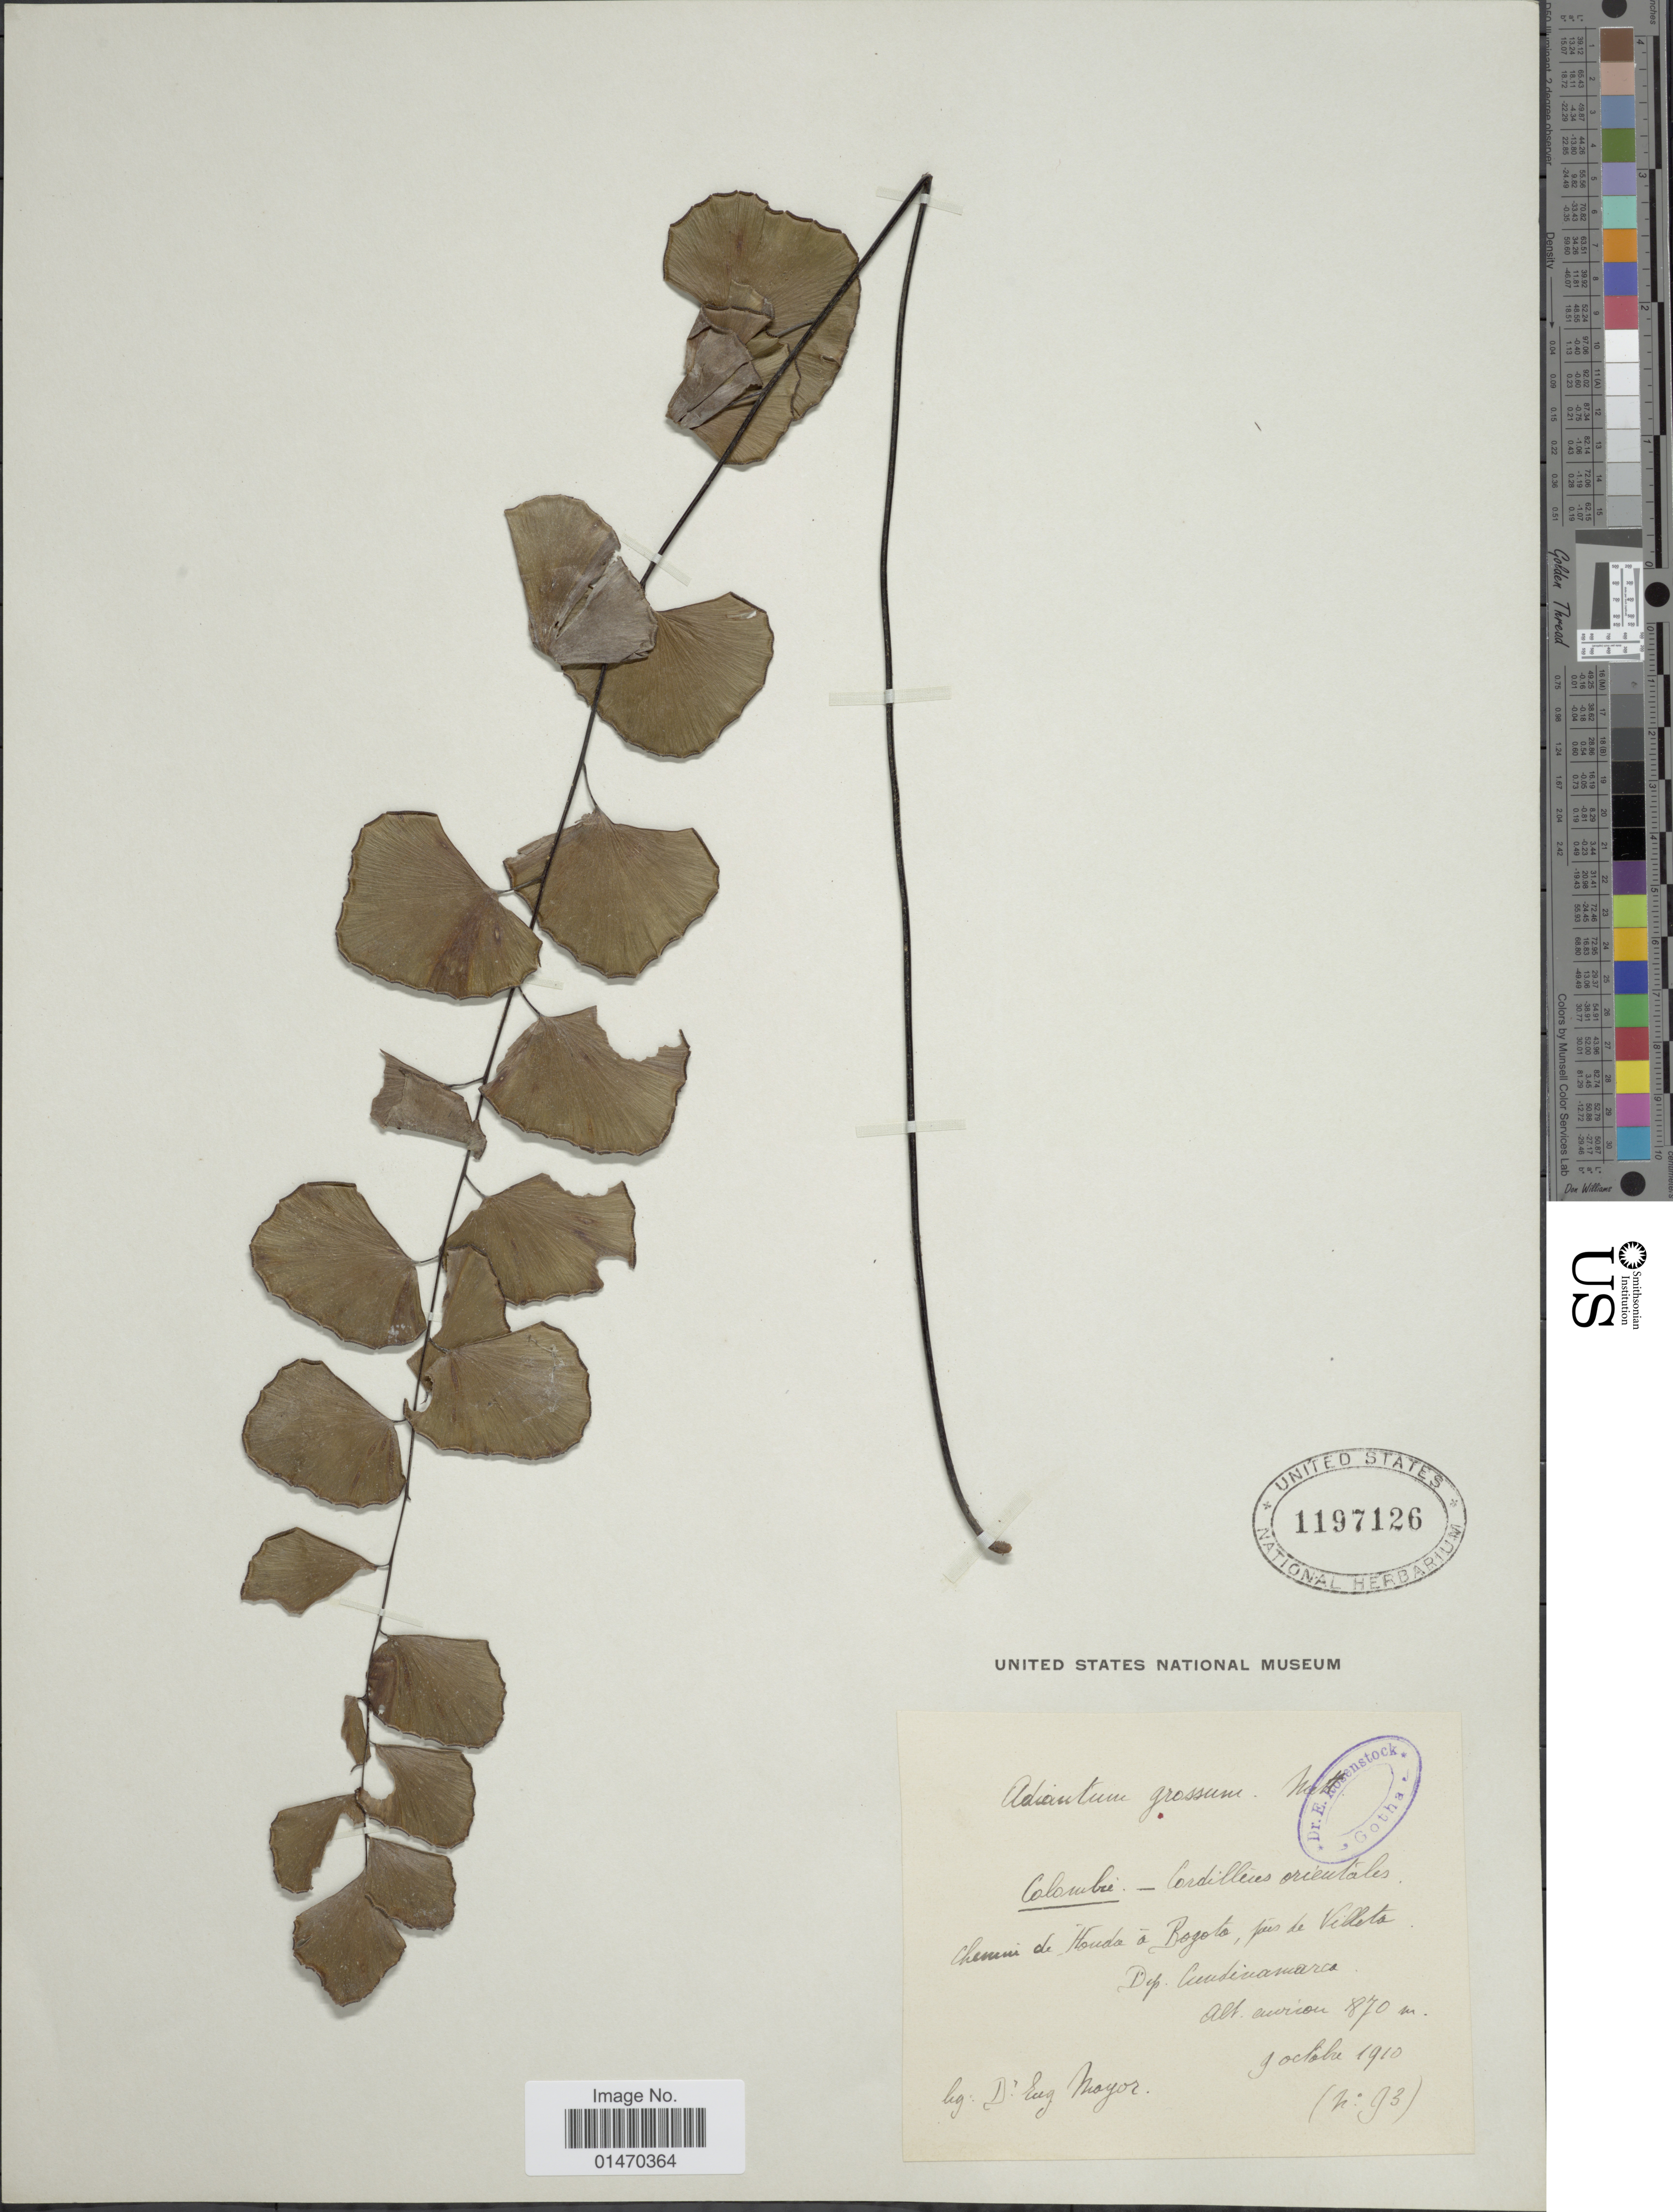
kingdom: Plantae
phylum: Tracheophyta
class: Polypodiopsida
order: Polypodiales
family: Pteridaceae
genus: Adiantum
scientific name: Adiantum grossum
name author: Mett.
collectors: E. Mayor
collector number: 93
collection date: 1910-10-09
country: Colombia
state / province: Cundinamarca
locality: Cordilleras orientales. Chemin de Honda a Bogota, pres de Villeta.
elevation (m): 870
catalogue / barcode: US 1197126